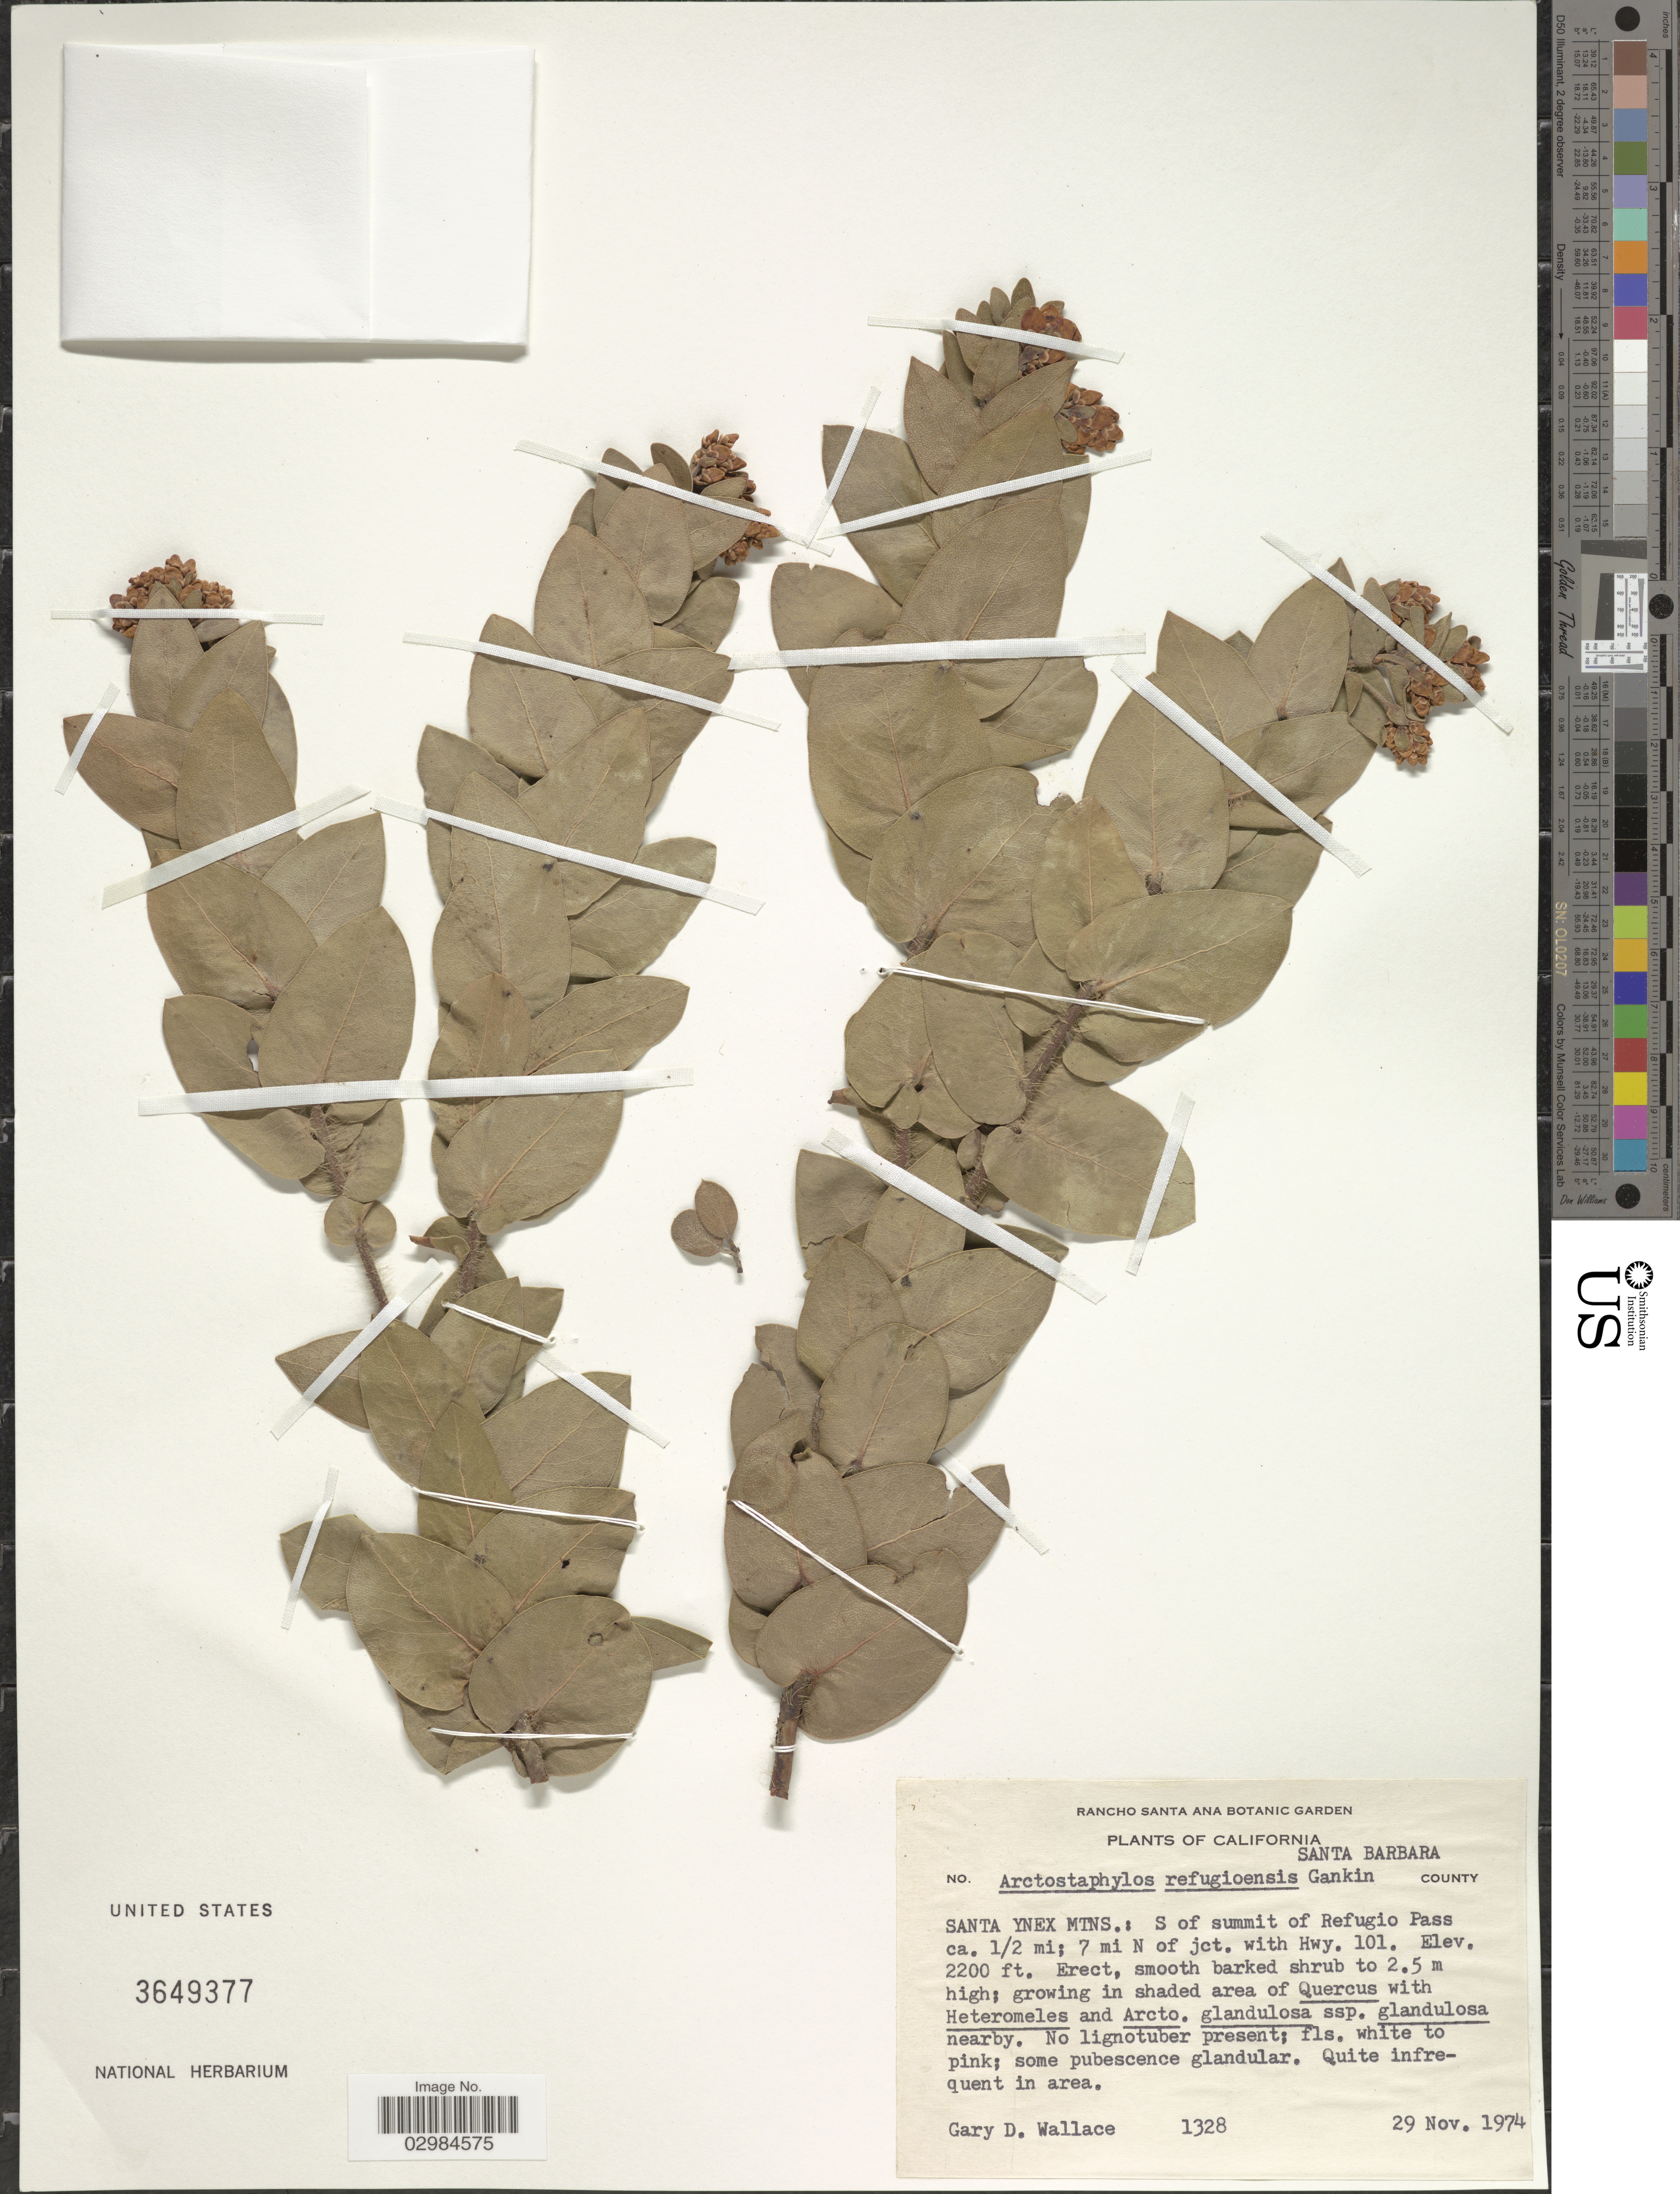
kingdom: Plantae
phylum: Tracheophyta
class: Magnoliopsida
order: Ericales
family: Ericaceae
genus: Arctostaphylos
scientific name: Arctostaphylos refugioensis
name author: Gankin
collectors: G. D. Wallace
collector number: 1328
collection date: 1974-11-29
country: United States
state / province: California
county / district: Santa Barbara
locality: Santa Barbara County. Santa Ynex Mtns.: S of summit of Refugio Pass ca. 1/2 mi; 7 mi N of jct. with Hwy. 101.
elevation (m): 671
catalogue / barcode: US 3649377